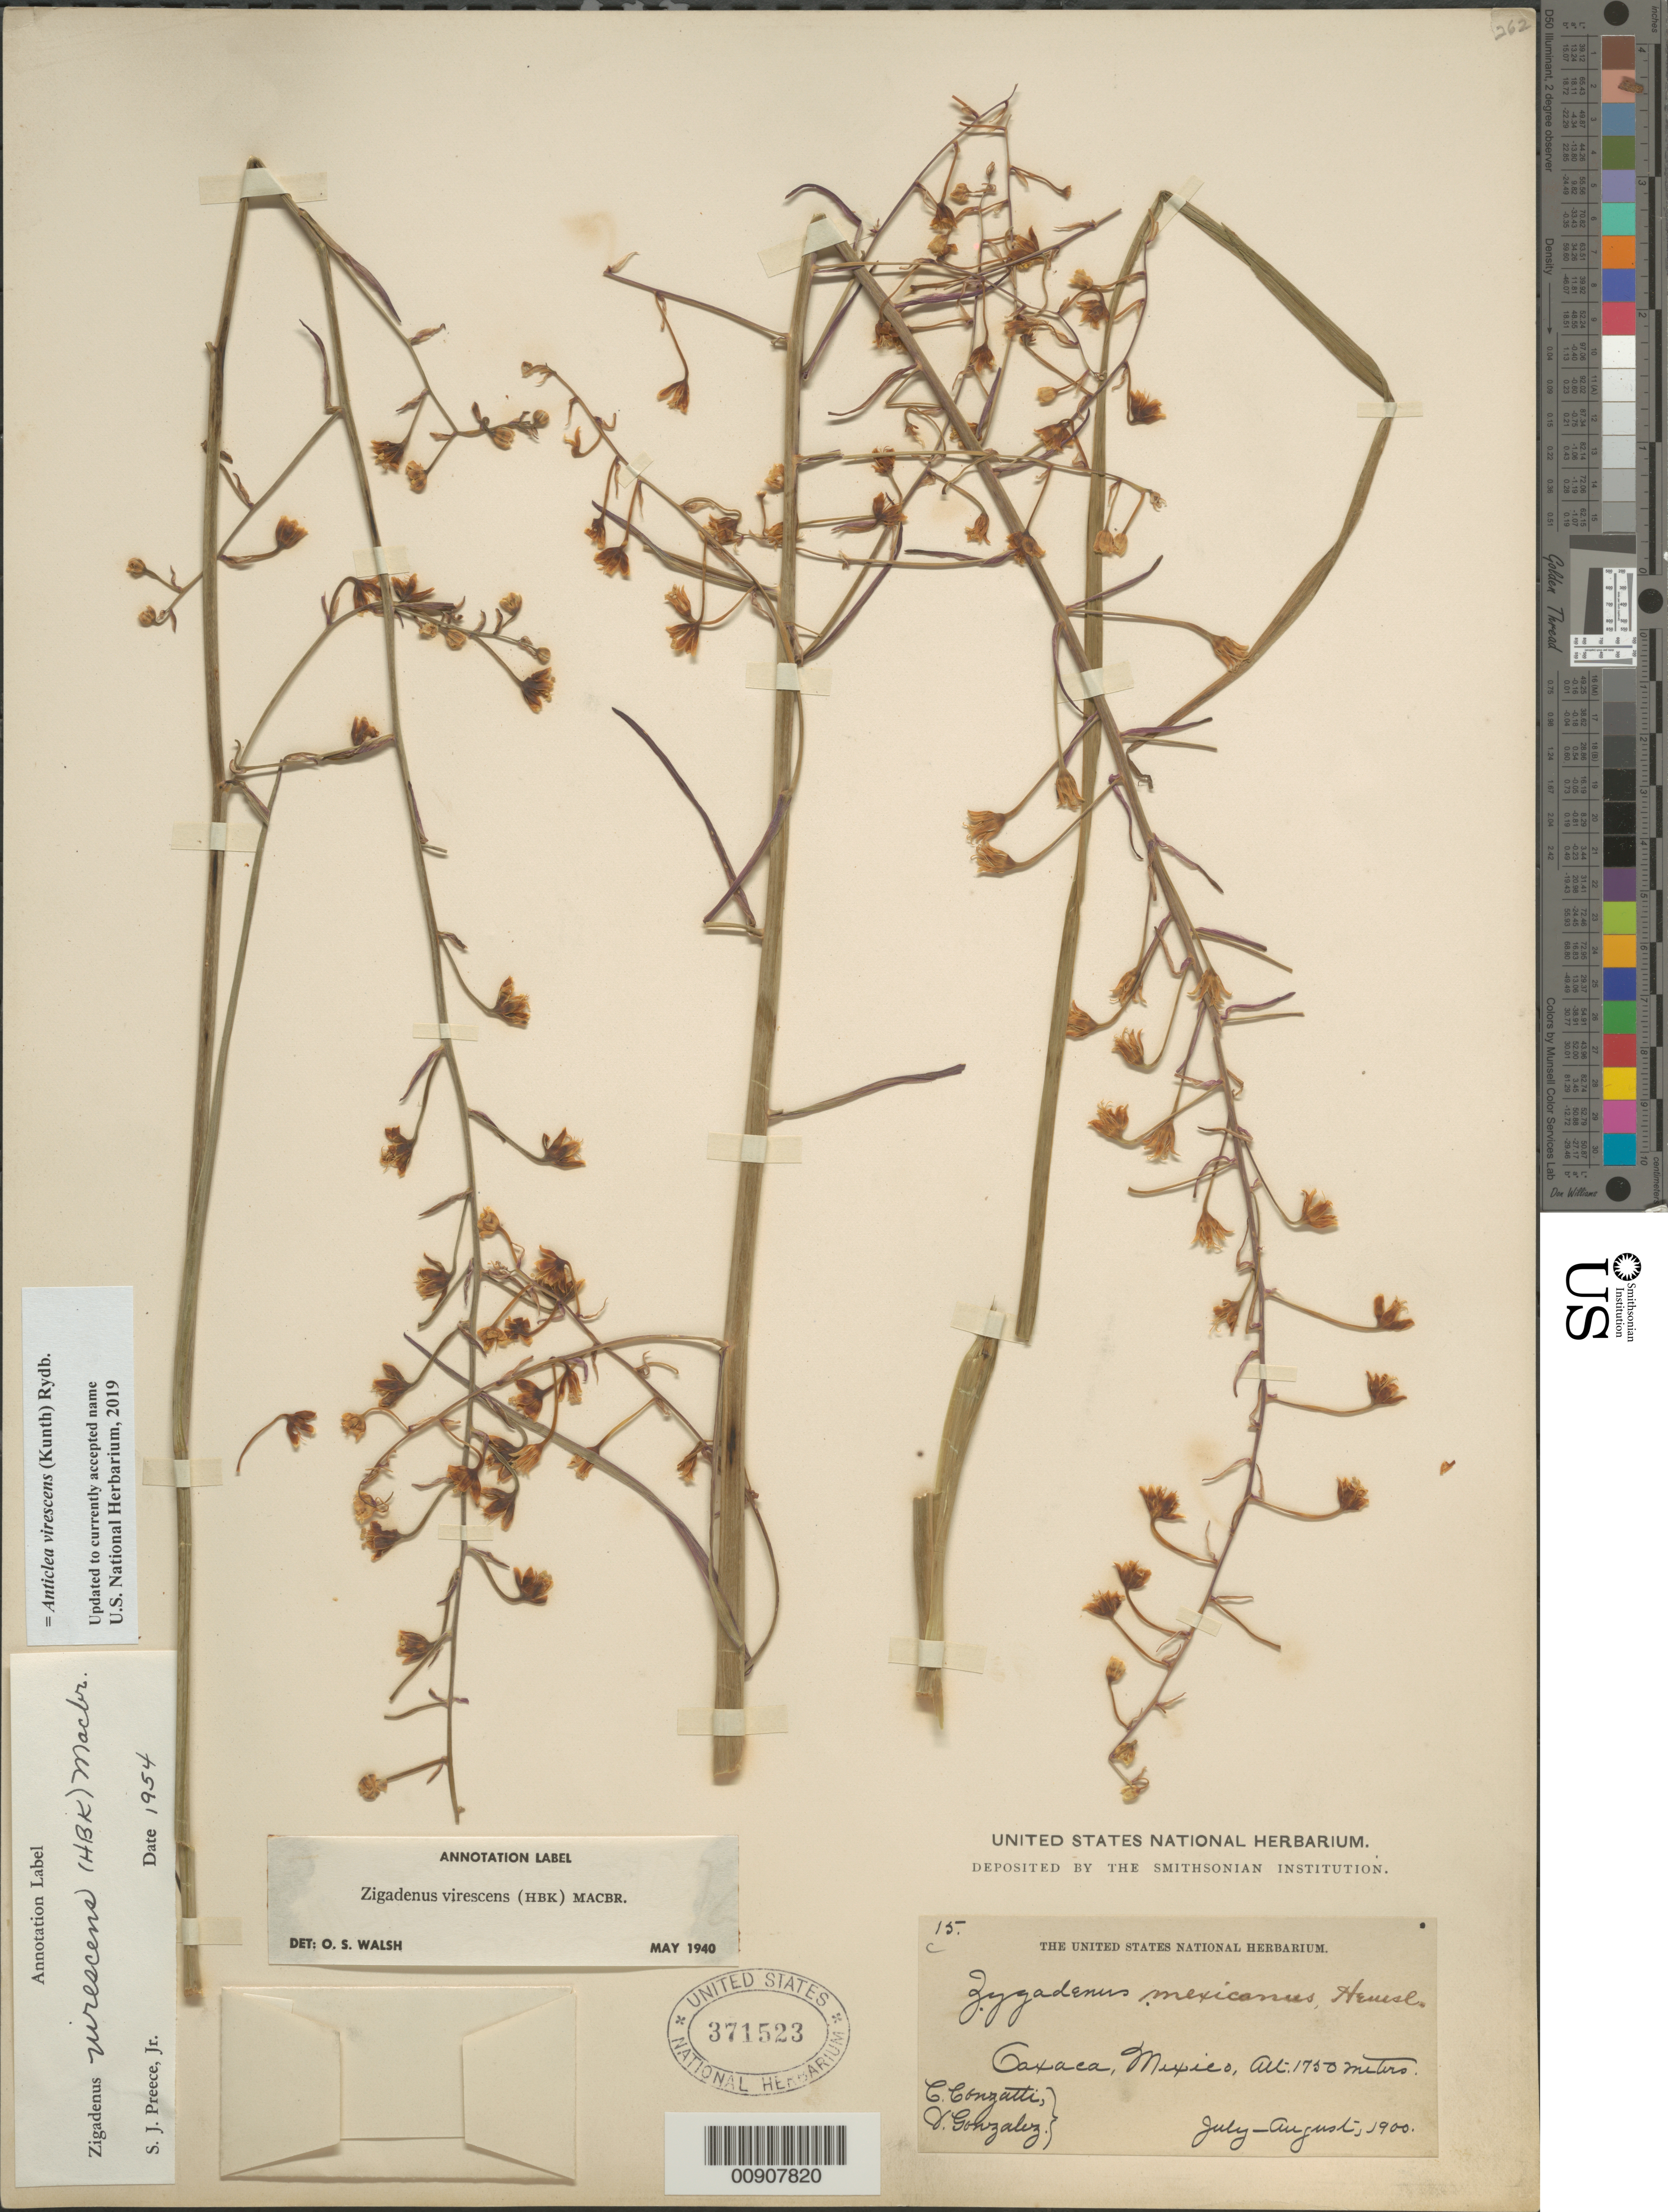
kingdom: Plantae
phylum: Tracheophyta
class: Liliopsida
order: Liliales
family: Melanthiaceae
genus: Anticlea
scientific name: Anticlea virescens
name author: (Kunth) Rydb.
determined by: Strong, Mark T., (BOT), Smithsonian Institution - National Museum of Natural History (UNITED STATES)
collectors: C. Conzatti & V. Gonzalez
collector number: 15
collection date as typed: Jul 1900 to -- Aug 1900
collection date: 1900-07/1900-08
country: Mexico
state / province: Oaxaca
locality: Oaxaca.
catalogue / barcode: US 371523